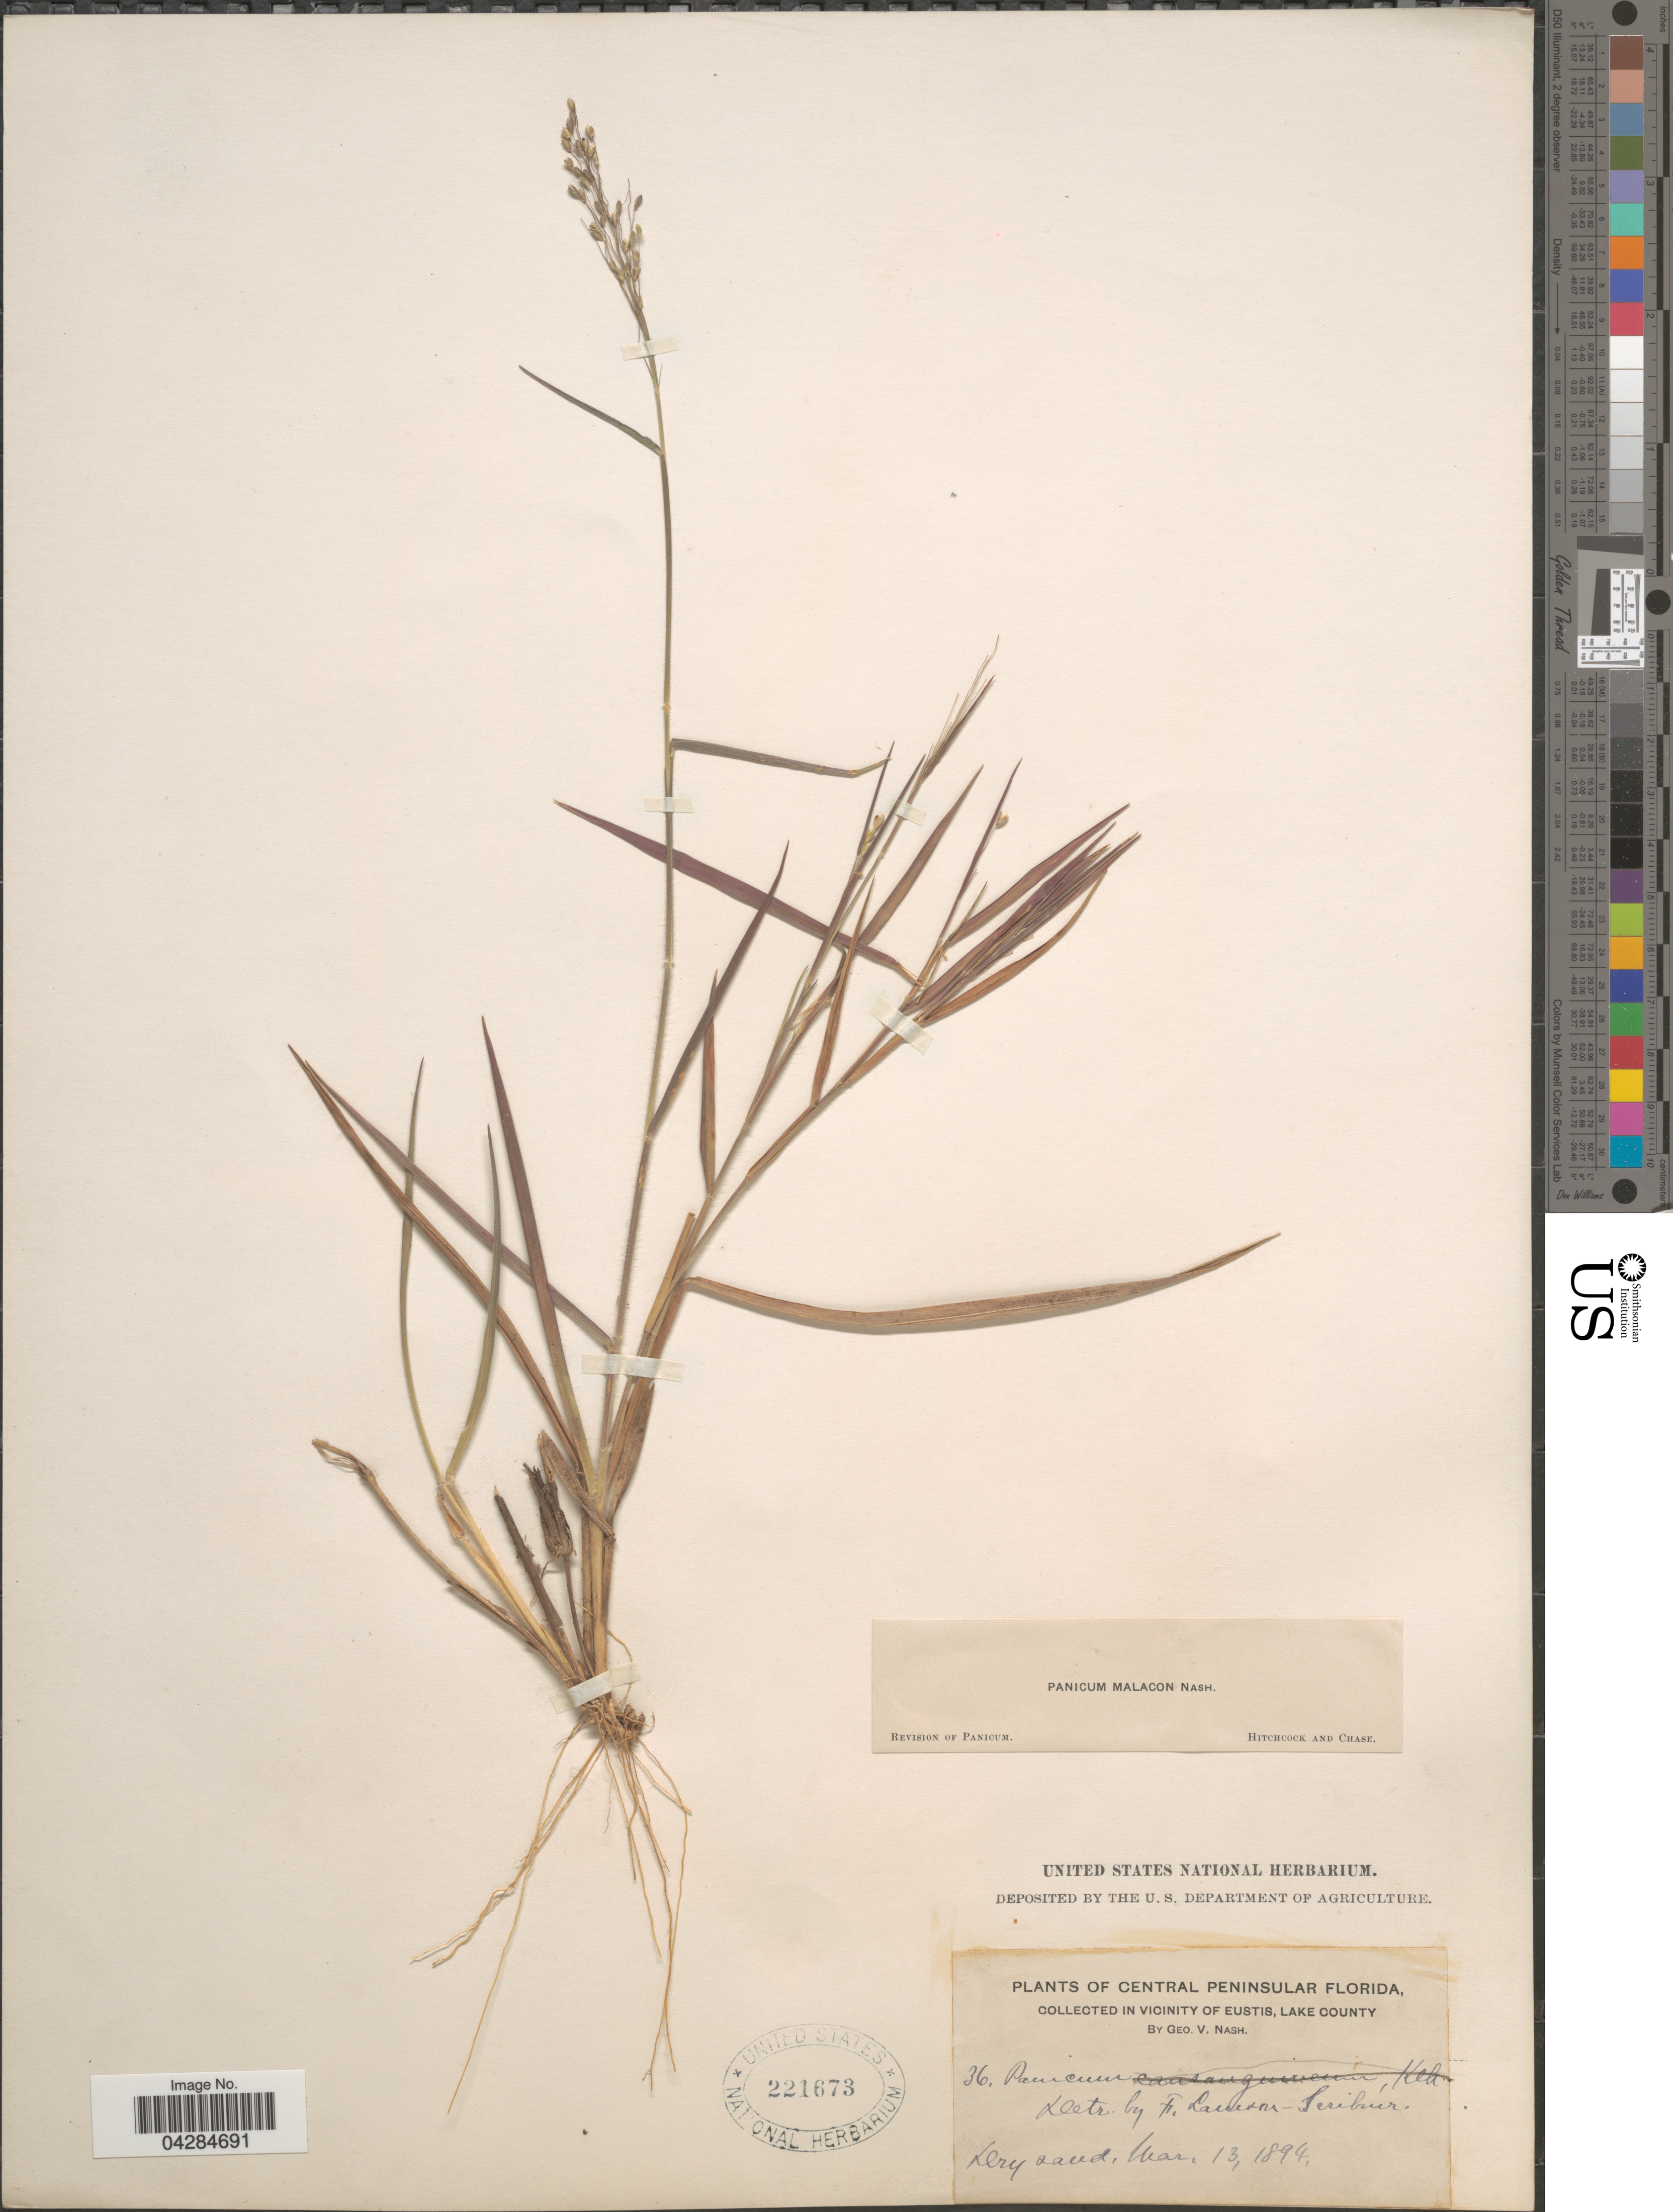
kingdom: Plantae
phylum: Tracheophyta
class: Liliopsida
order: Poales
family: Poaceae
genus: Dichanthelium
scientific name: Dichanthelium ovale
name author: (Elliott) Gould & C.A. Clark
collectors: G. V. Nash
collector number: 36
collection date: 1894-03-13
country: United States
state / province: Florida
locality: Central Peninsular Florida. In Vicinity Of Eustis, Lake County.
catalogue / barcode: US 221673